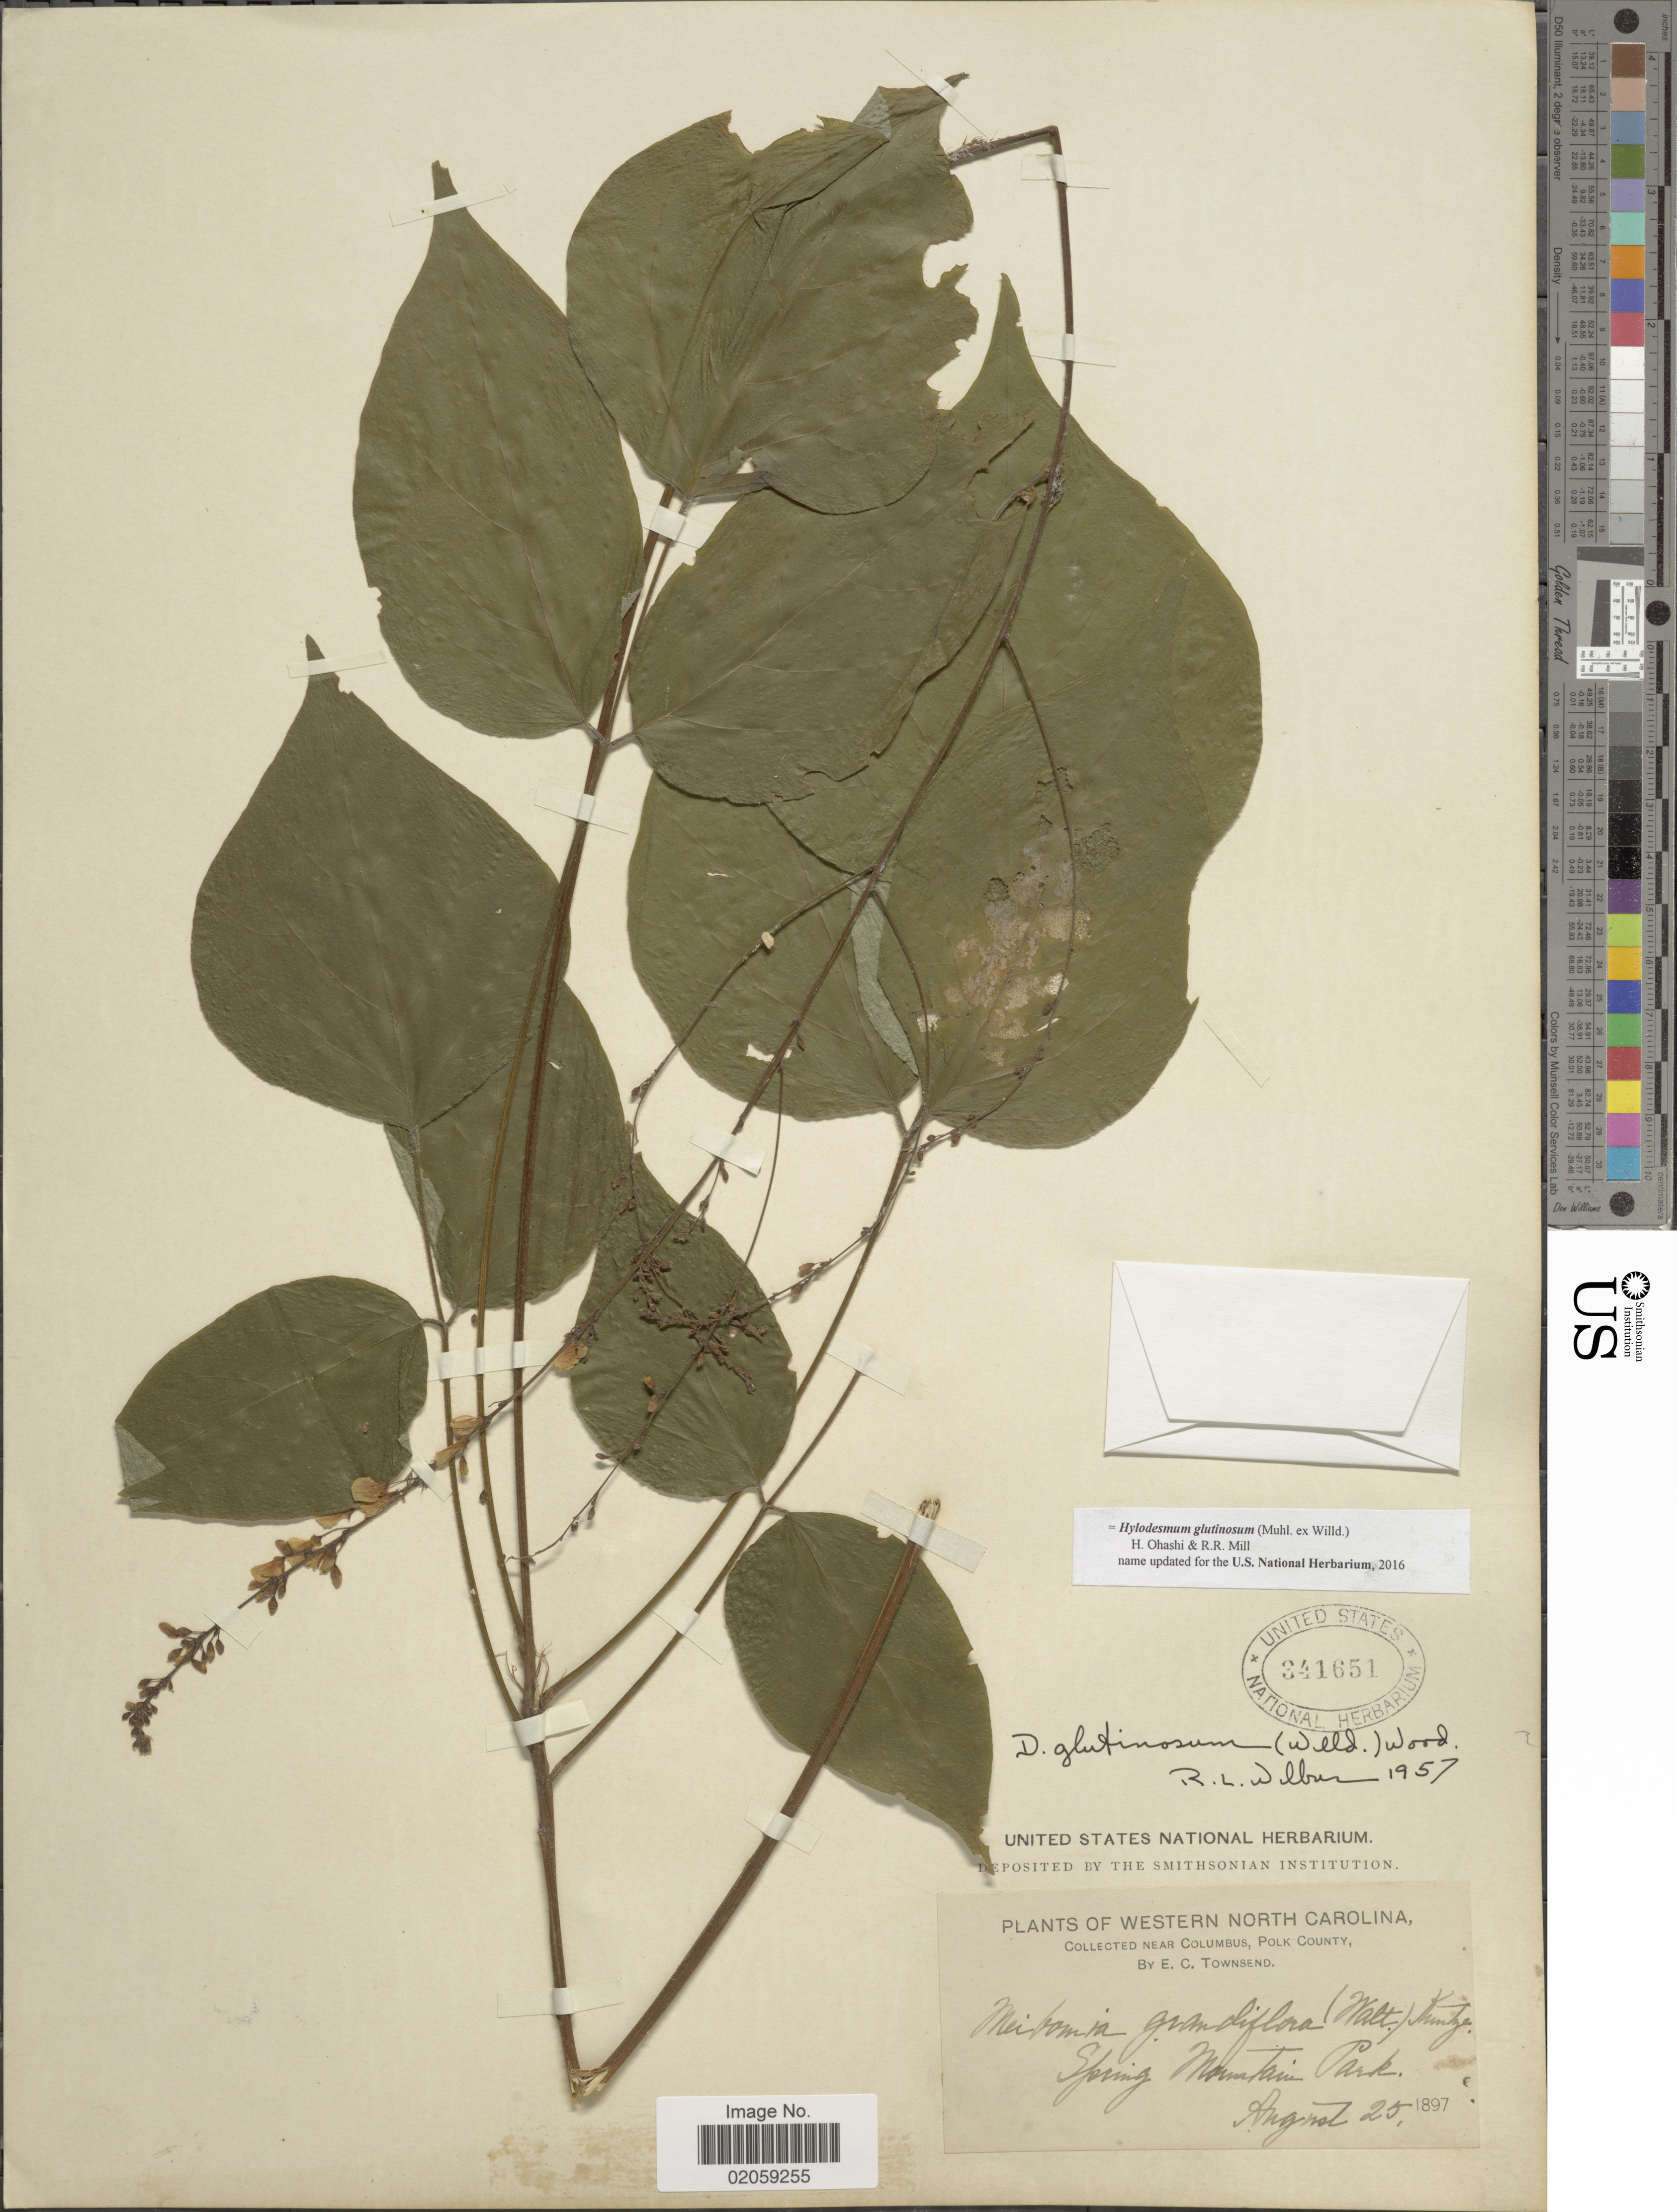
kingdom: Plantae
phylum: Tracheophyta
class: Magnoliopsida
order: Fabales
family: Fabaceae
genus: Hylodesmum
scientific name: Hylodesmum glutinosum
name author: (Muhl. ex Willd.) H. Ohashi & R.R. Mill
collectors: E. C. Townsend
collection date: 1897-08-25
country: United States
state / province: North Carolina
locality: Western North Carolina, near Columbus, Polk County, Spring Mountain Park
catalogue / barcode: US 341651